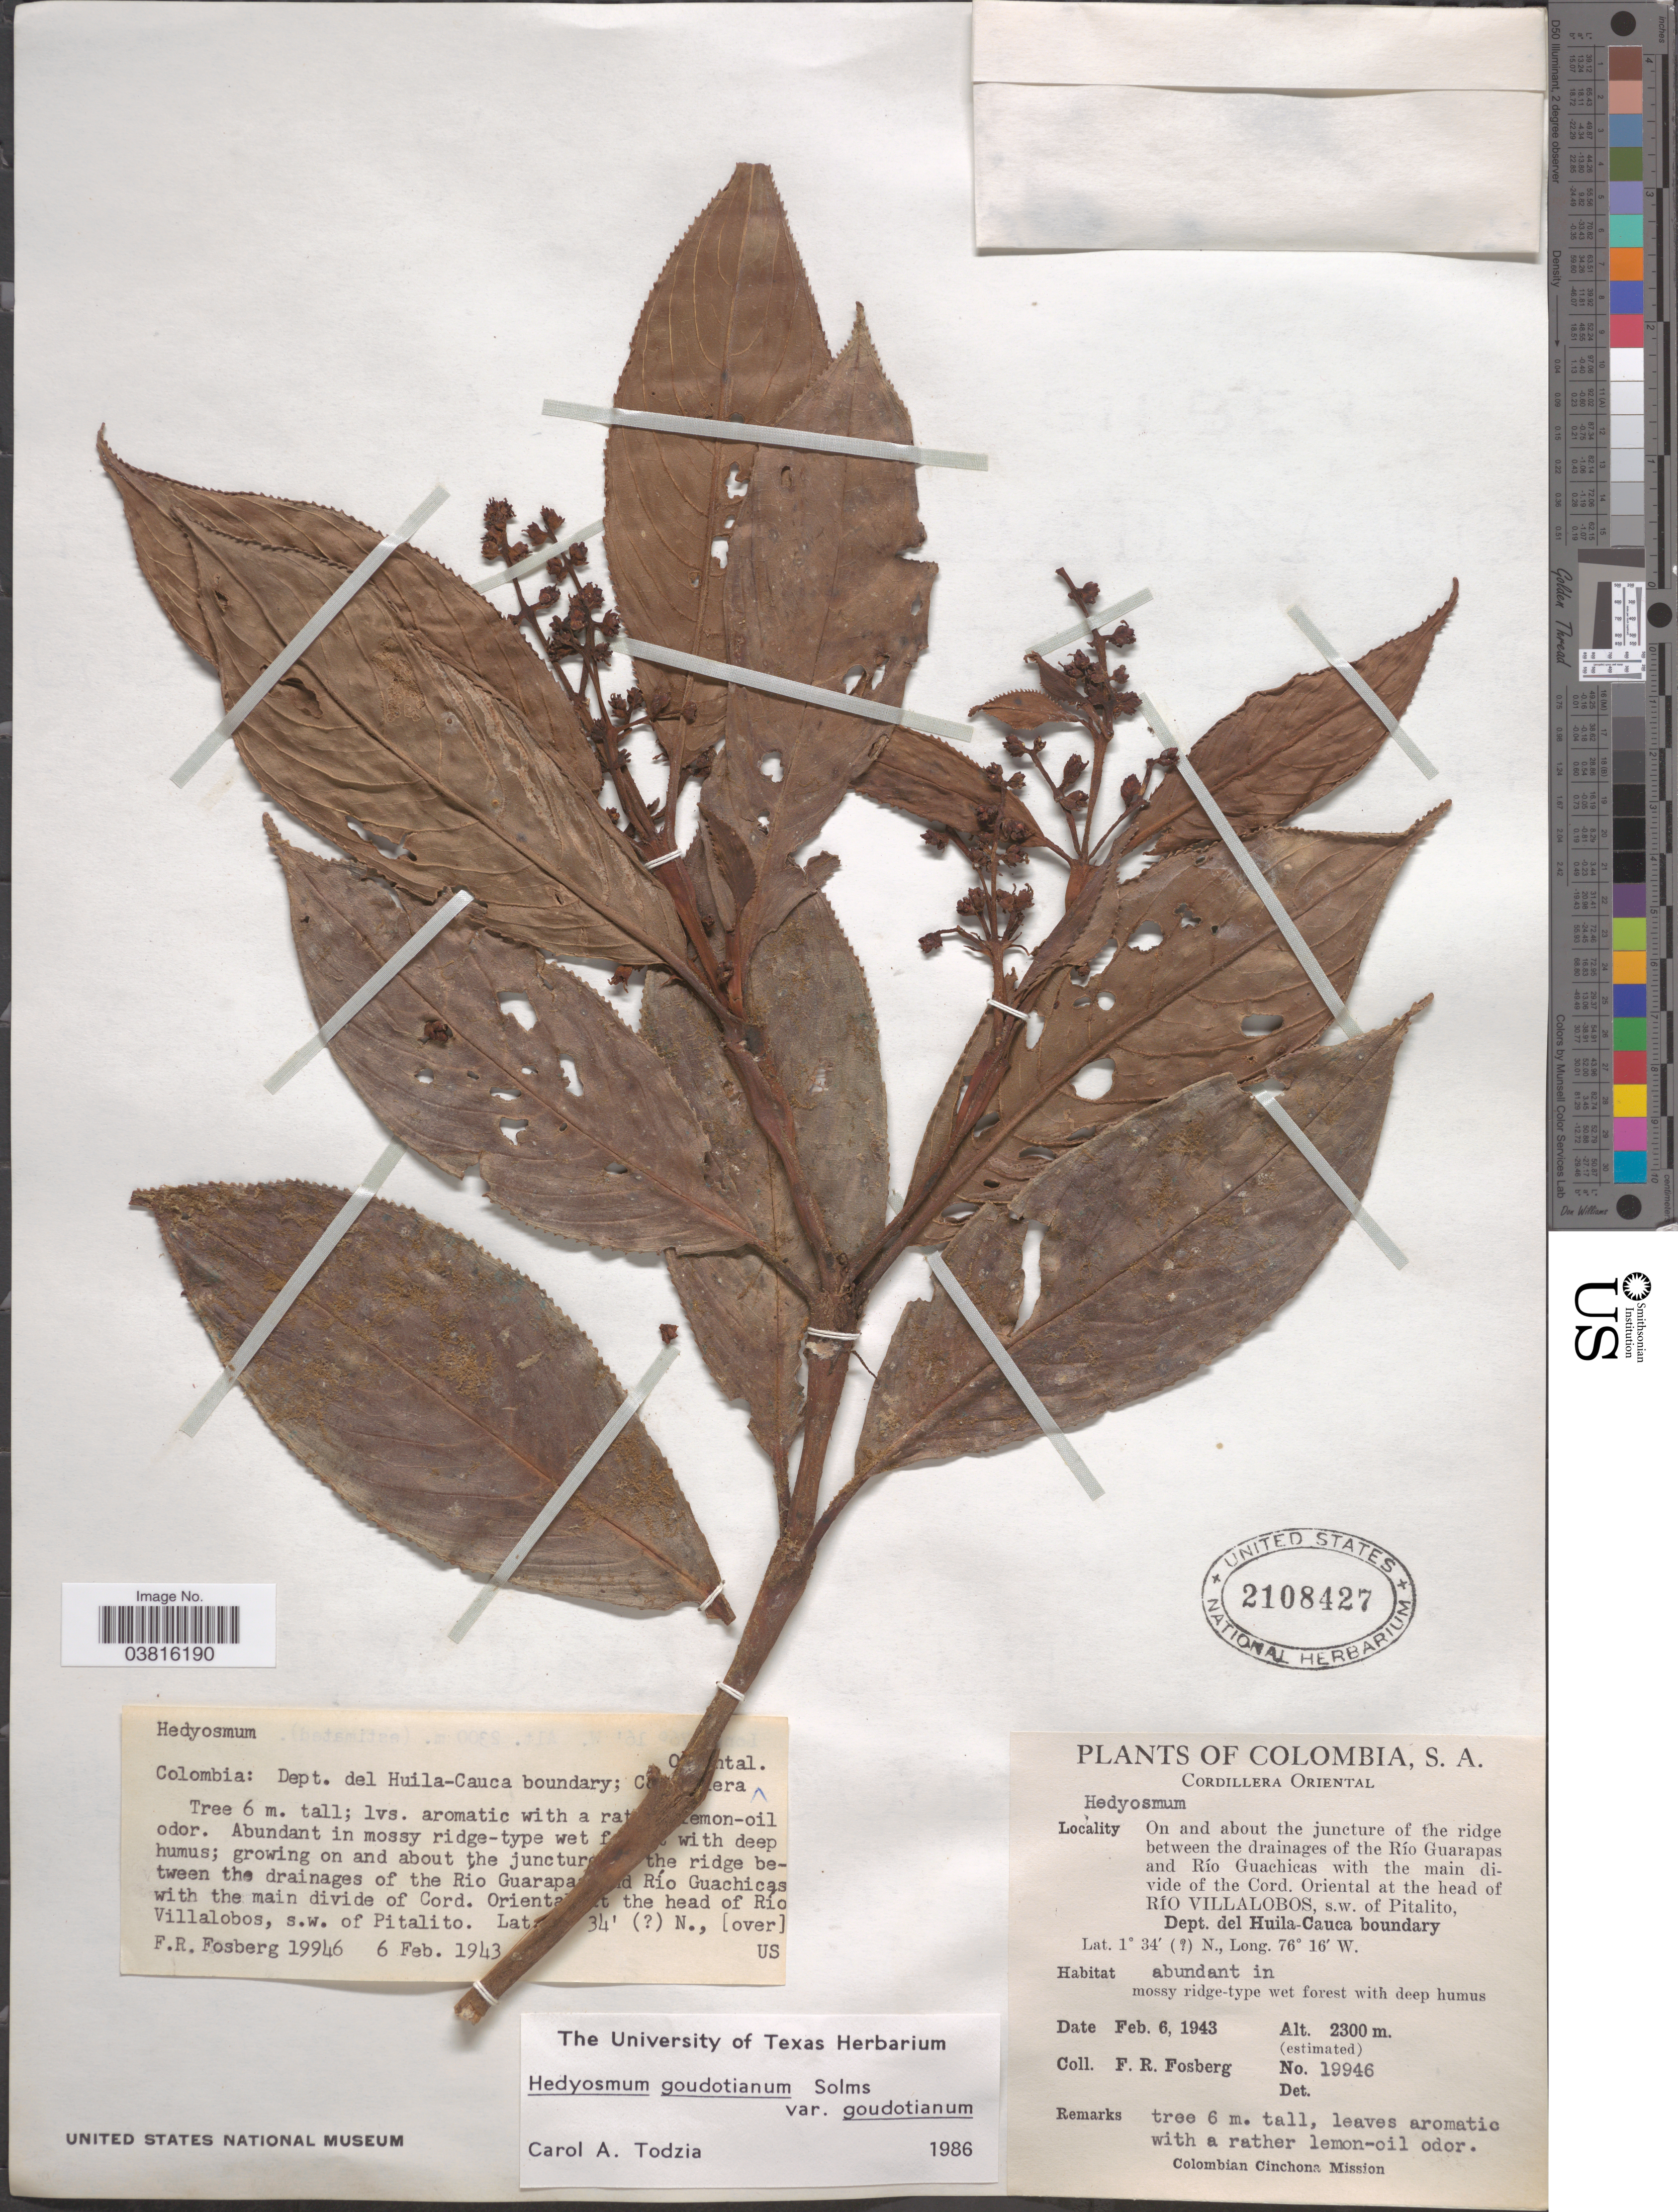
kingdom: Plantae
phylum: Tracheophyta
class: Magnoliopsida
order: Chloranthales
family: Chloranthaceae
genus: Hedyosmum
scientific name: Hedyosmum goudotianum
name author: Solms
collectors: F. R. Fosberg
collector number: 19946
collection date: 1943-02-06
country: Colombia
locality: Cordillera Oriental. On and abouth the juncture of the ridge betweeen the drainages of the Río Guarapas and Río Guachicas with the main divide of the Cord. Oriental at the head of Río Villalobos, s.w. of Pitalito, Dept. del Huila-Cauca boundary.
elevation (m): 2300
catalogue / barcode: US 2108427